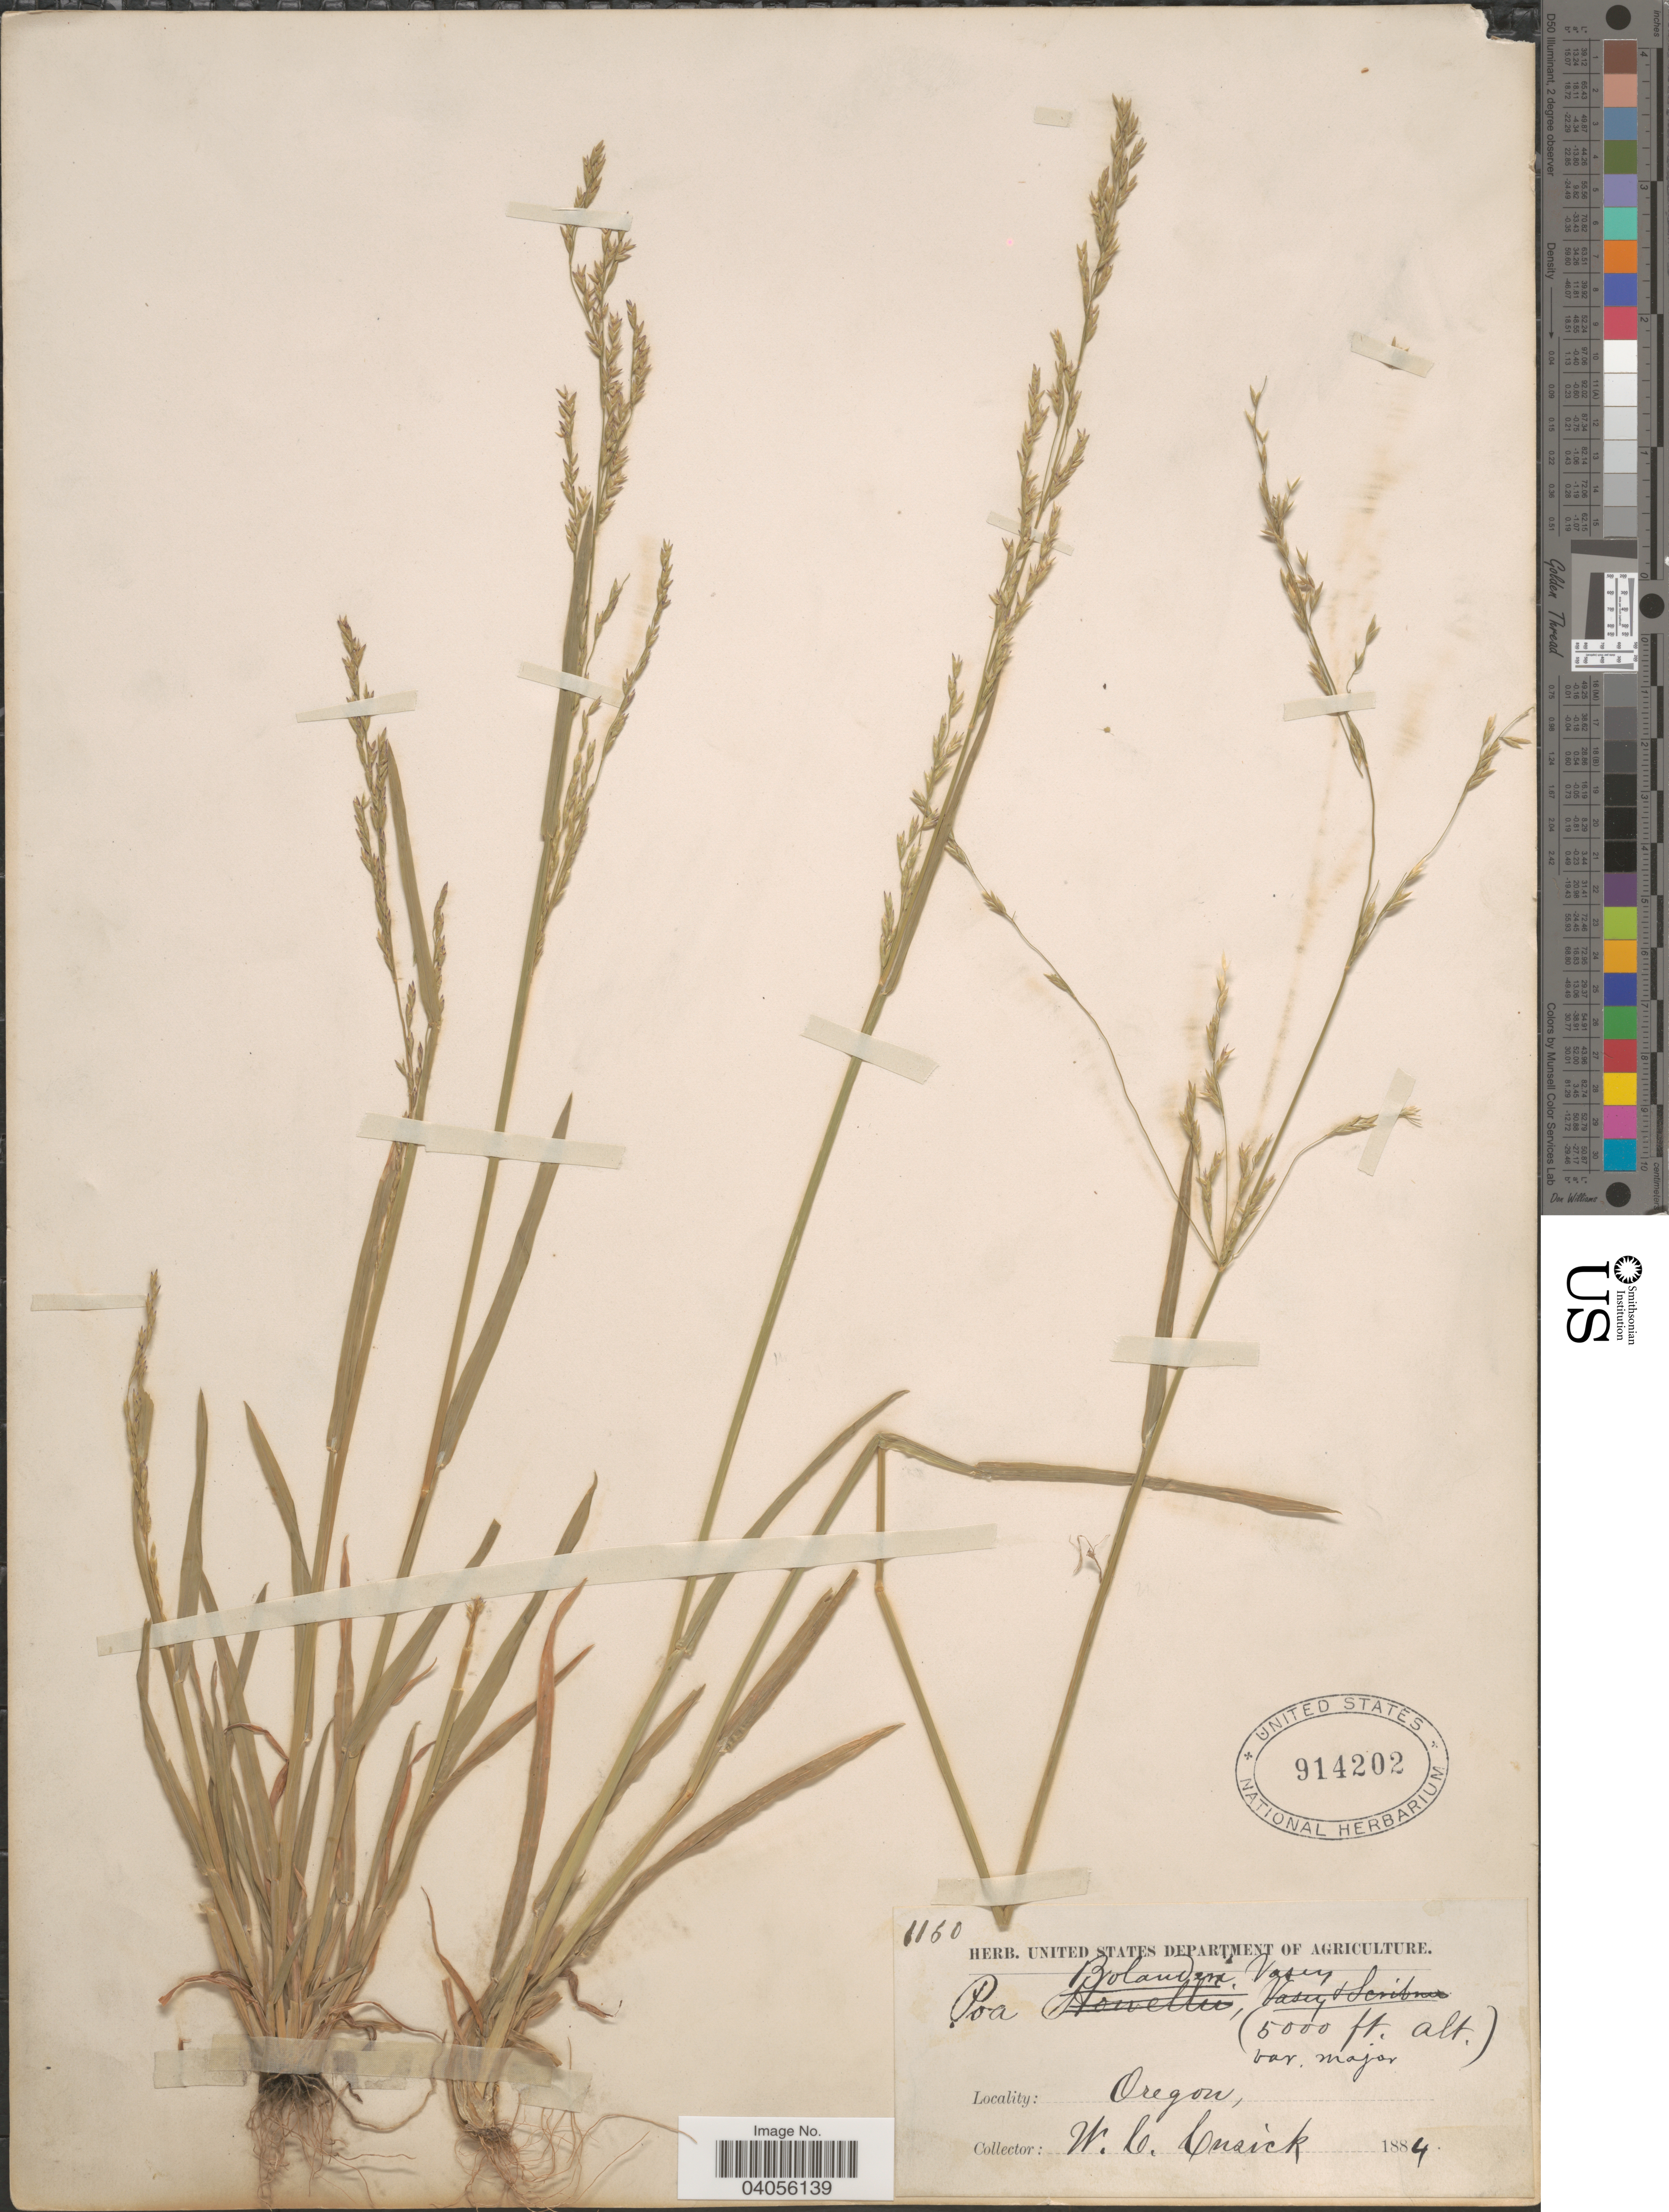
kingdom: Plantae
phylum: Tracheophyta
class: Liliopsida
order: Poales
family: Poaceae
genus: Poa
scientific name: Poa bolanderi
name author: Vasey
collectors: W. C. Cusick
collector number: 1160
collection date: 1884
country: United States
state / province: Oregon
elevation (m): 1524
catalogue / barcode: US 914202